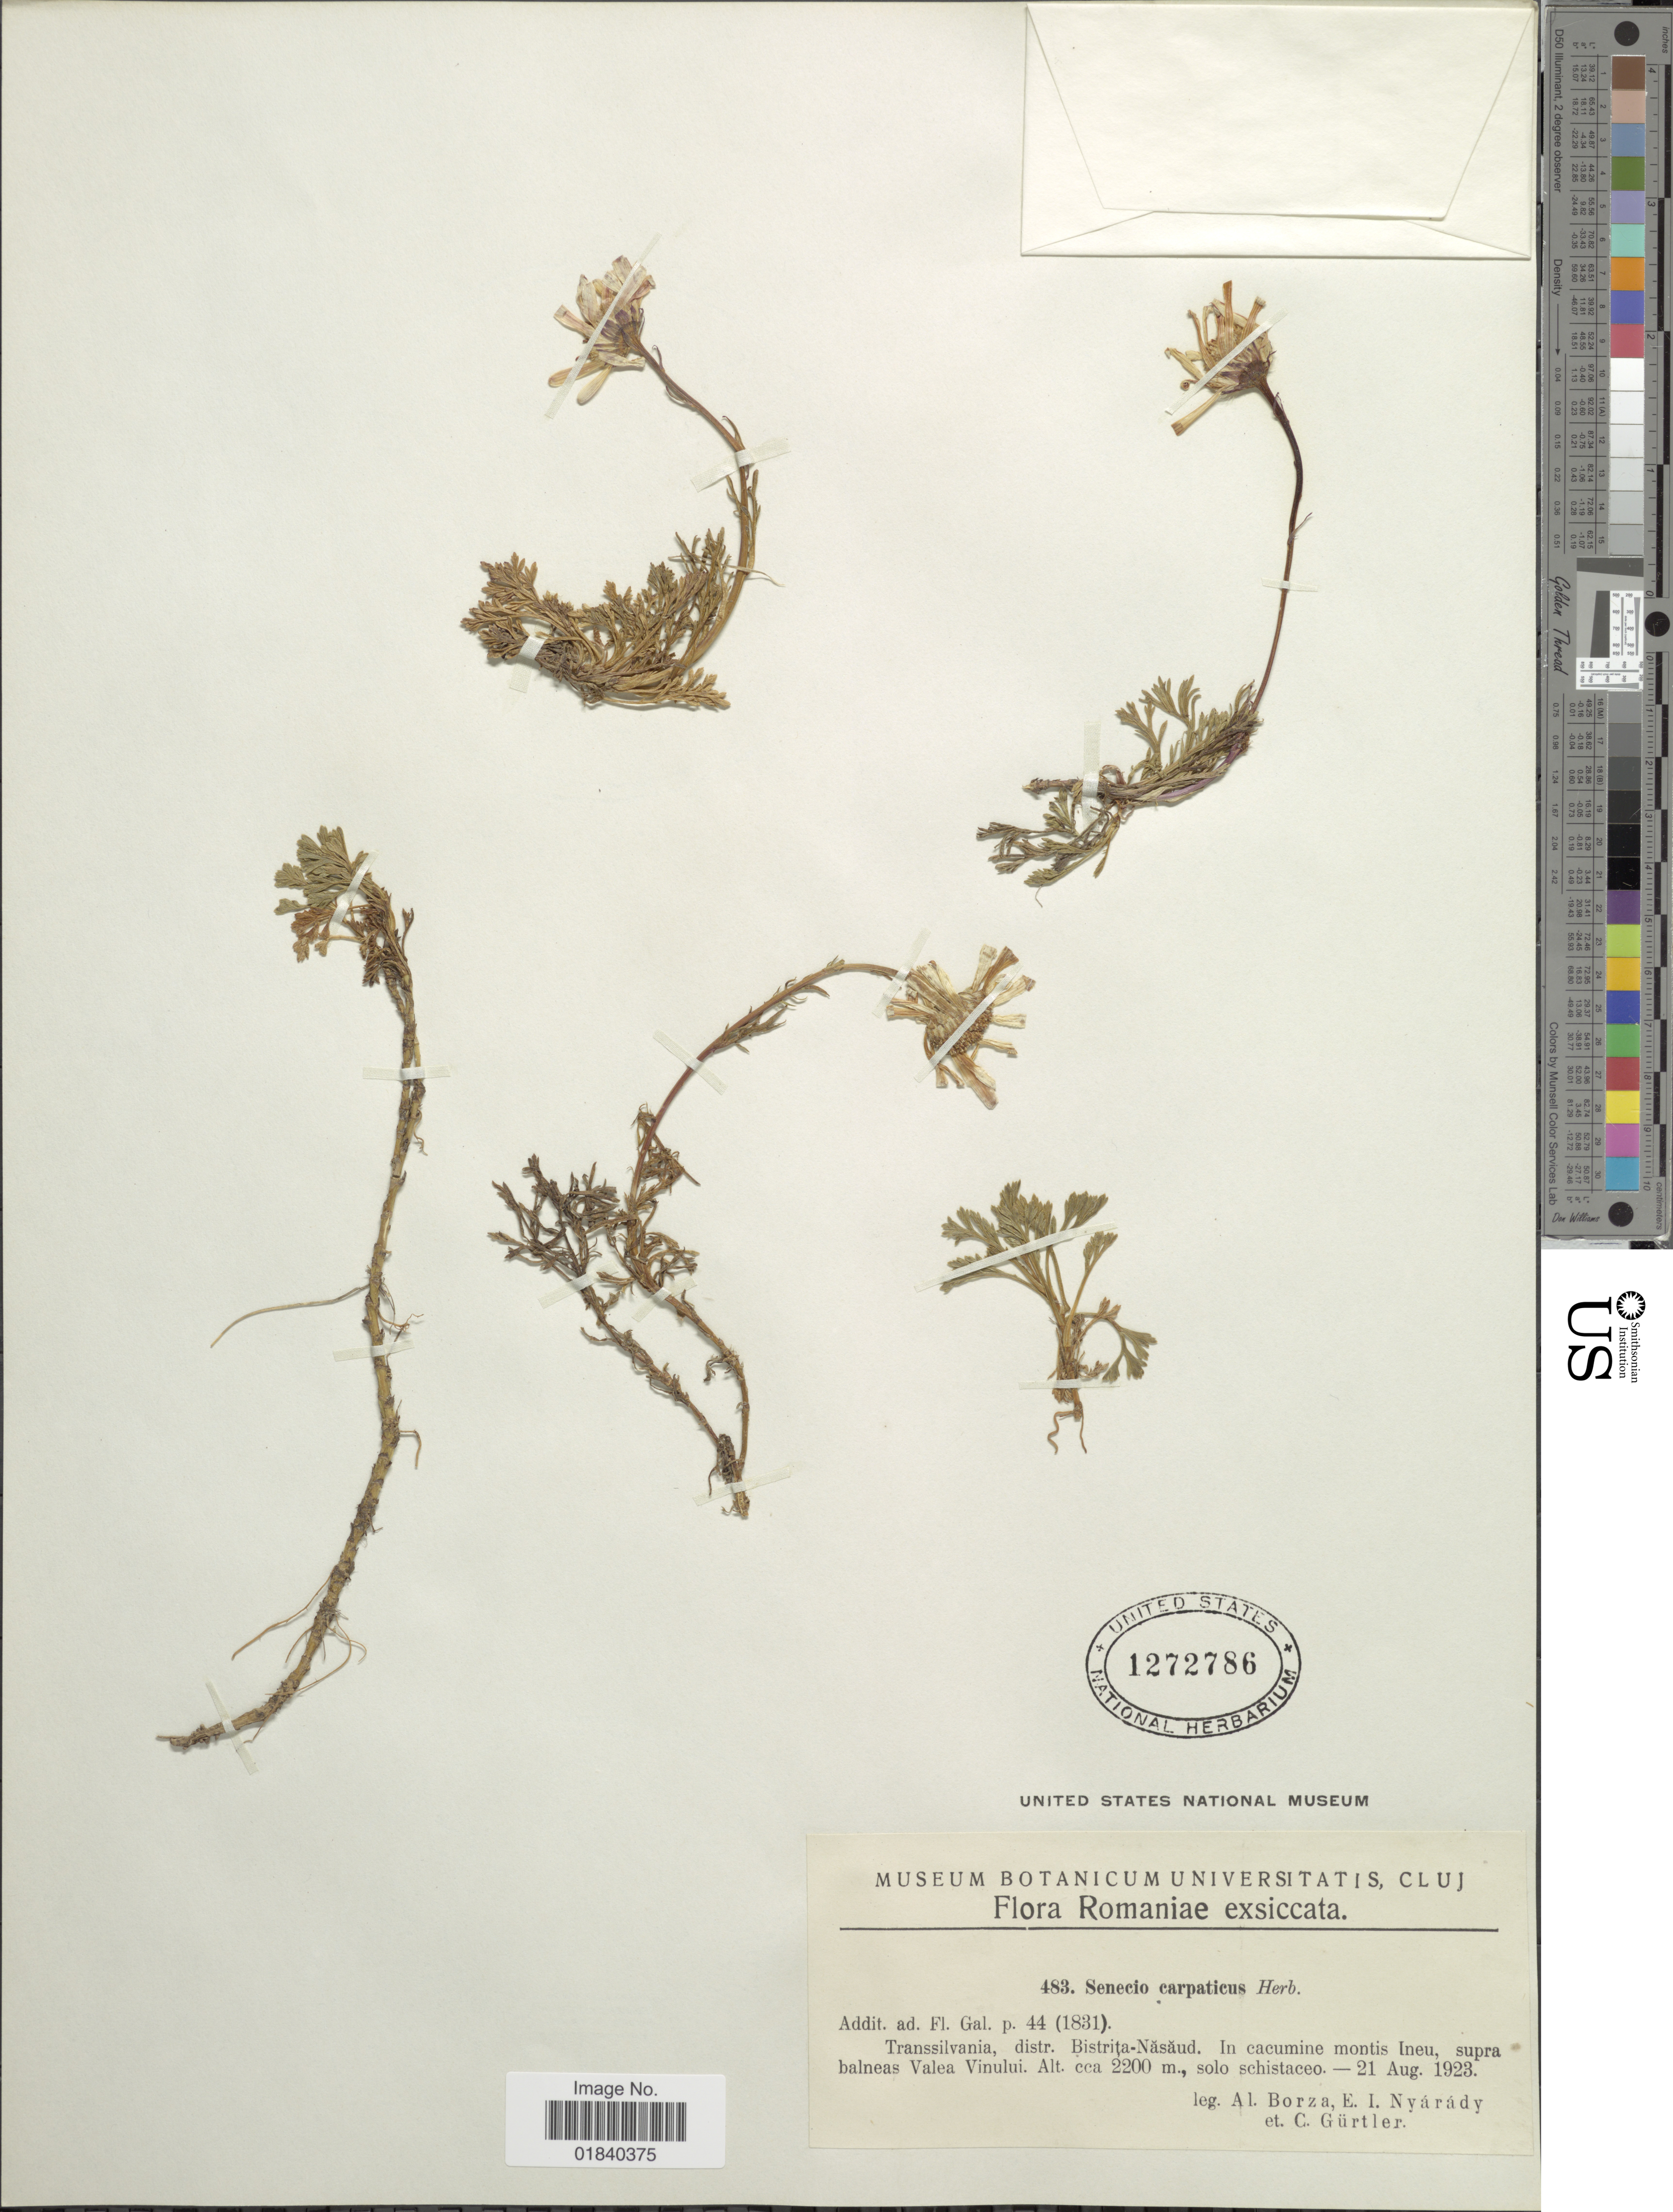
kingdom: Plantae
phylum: Tracheophyta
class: Magnoliopsida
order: Asterales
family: Asteraceae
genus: Jacobaea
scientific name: Jacobaea abrotanifolia subsp. carpathica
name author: (Herbich) B. Nord. & Greuter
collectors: A. Borza, E. Nyárády & C. Gürtler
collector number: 483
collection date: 1923-08-21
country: Romania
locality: Transsilvania, distr. Bistrita-Nasaud. In cacumine montis Ineu, supra balneas Valea Vinului.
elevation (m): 2200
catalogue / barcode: US 1272786